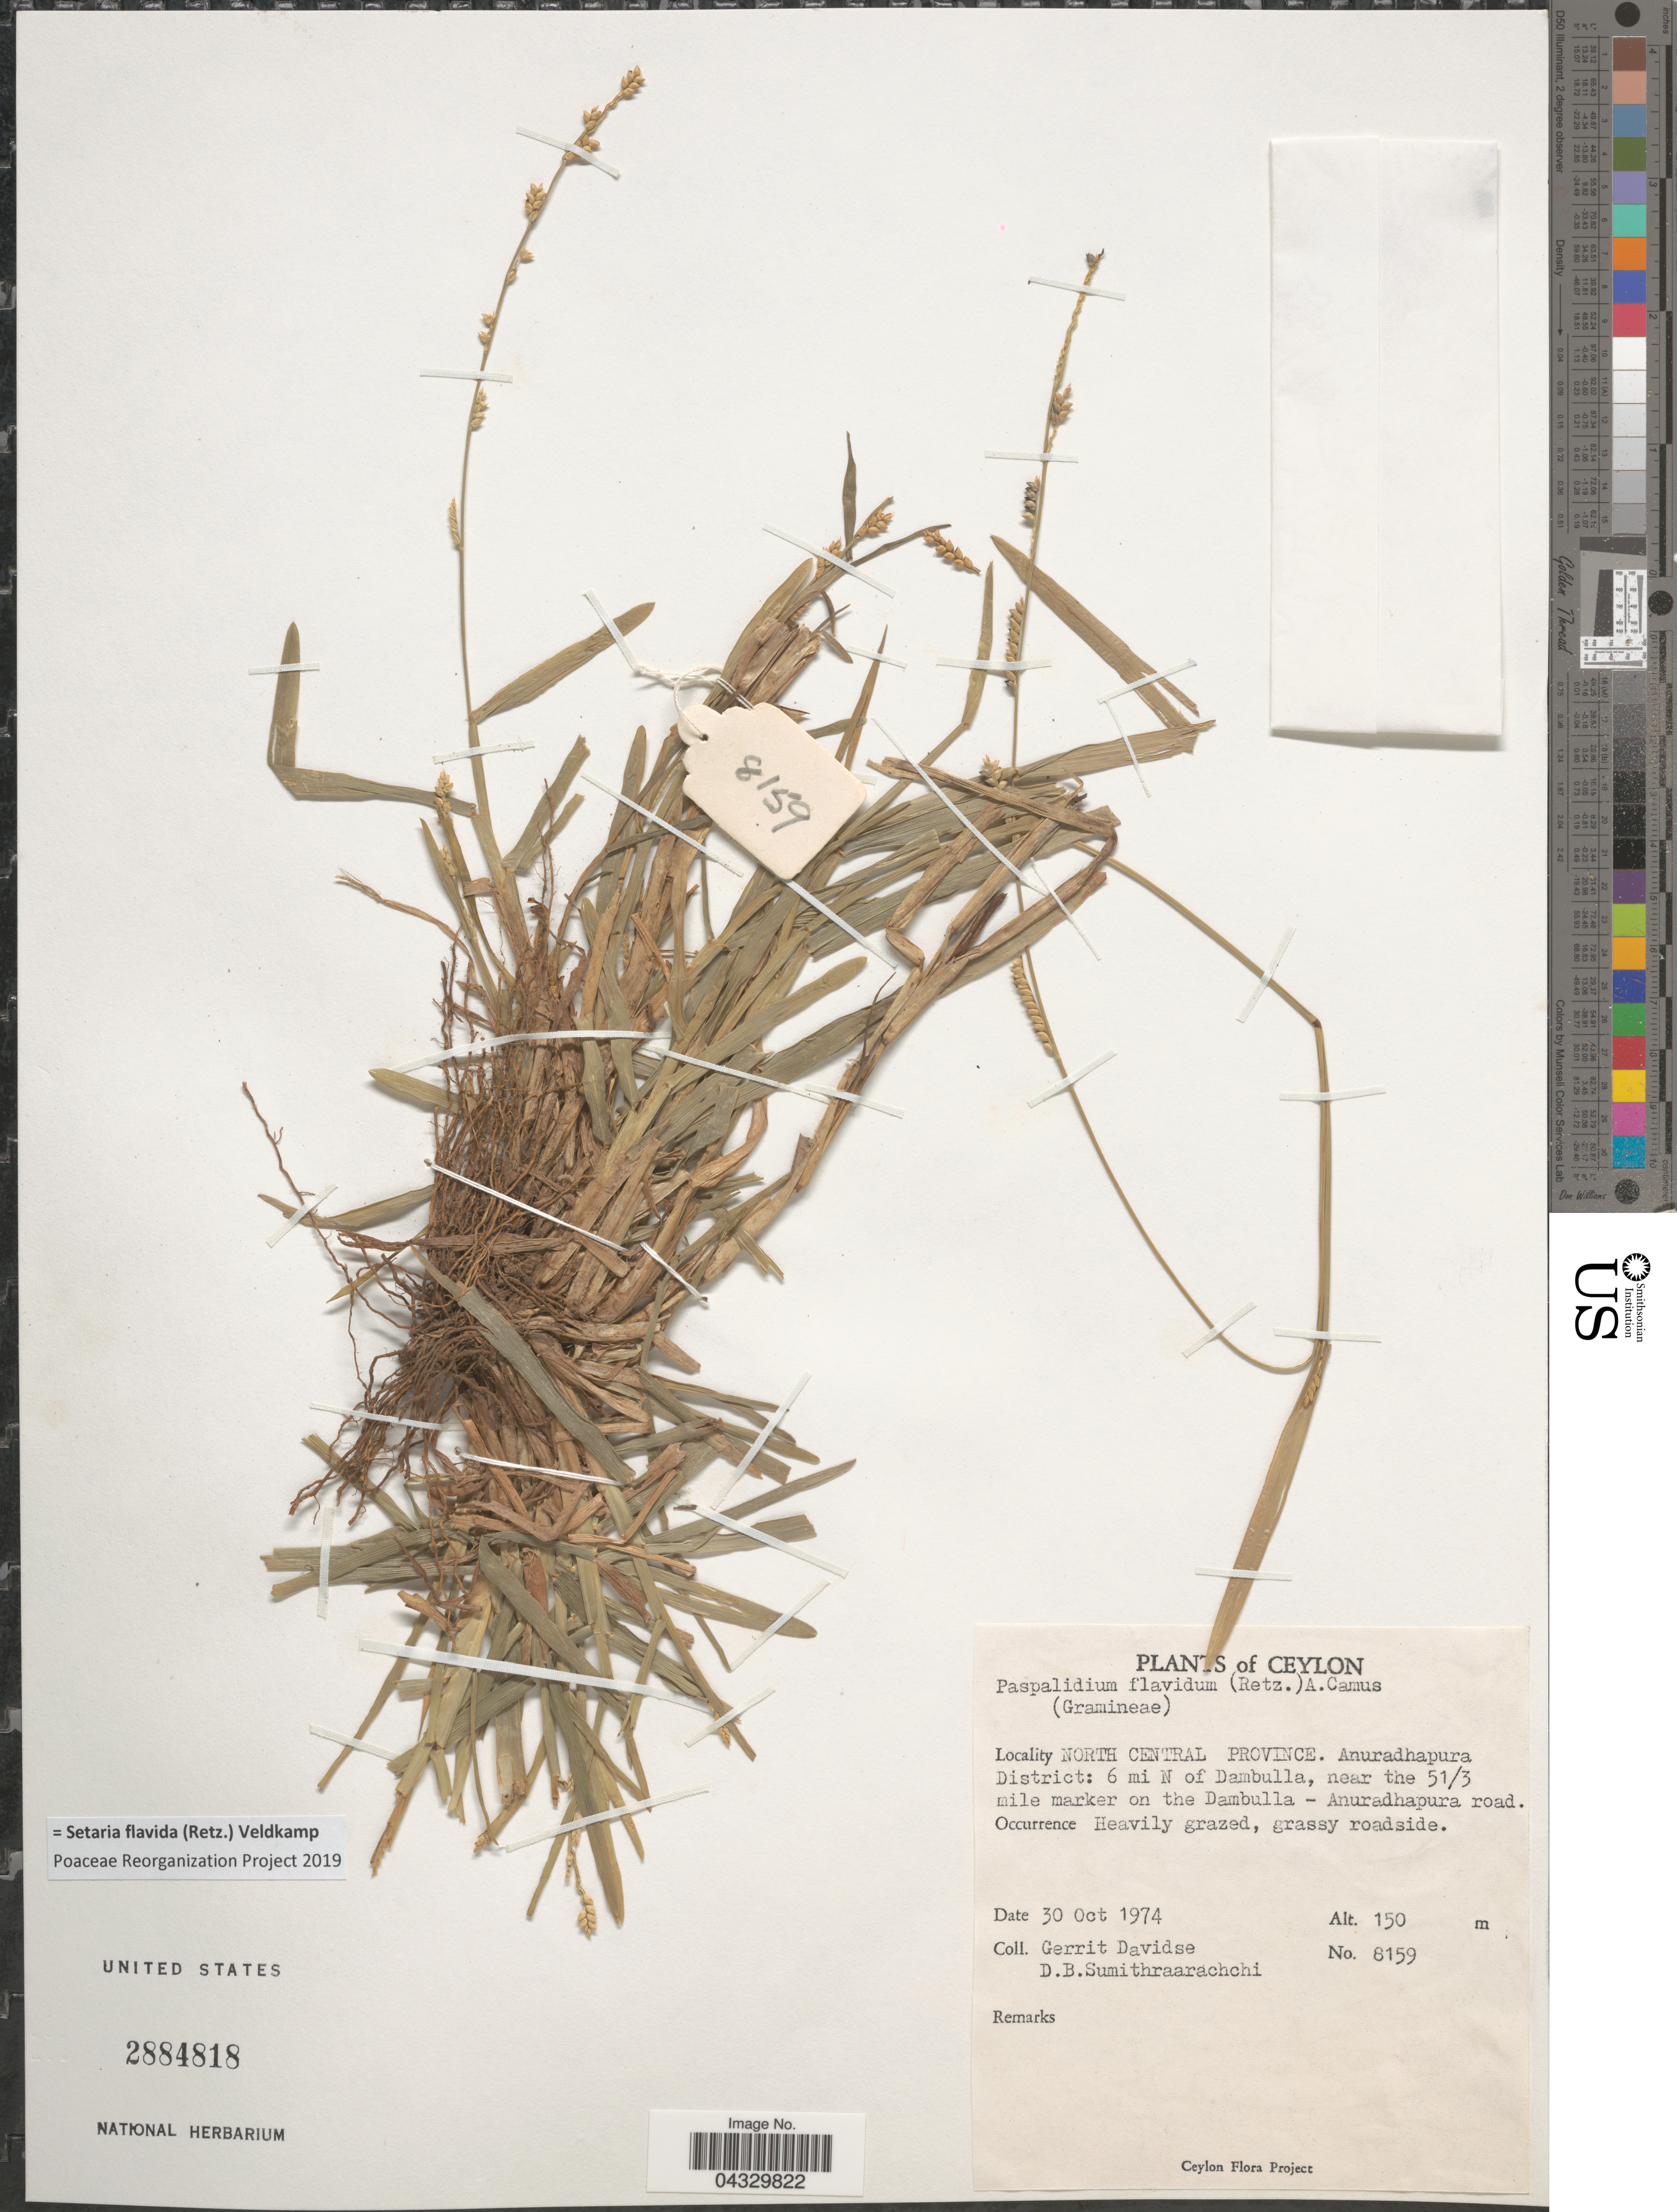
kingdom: Plantae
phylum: Tracheophyta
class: Liliopsida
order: Poales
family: Poaceae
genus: Setaria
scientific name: Setaria flavida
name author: (Retz.) Veldkamp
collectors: G. Davidse & D. B. Sumithraarachchi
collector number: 8159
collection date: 1974-10-30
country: Sri Lanka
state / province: North Central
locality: Ceylon. Anuradhapura District: 6 mi N of Dambulla, near the 51/3 mile marker on the Dambulla - Anuradhapura road.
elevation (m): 150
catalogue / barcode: US 2884818